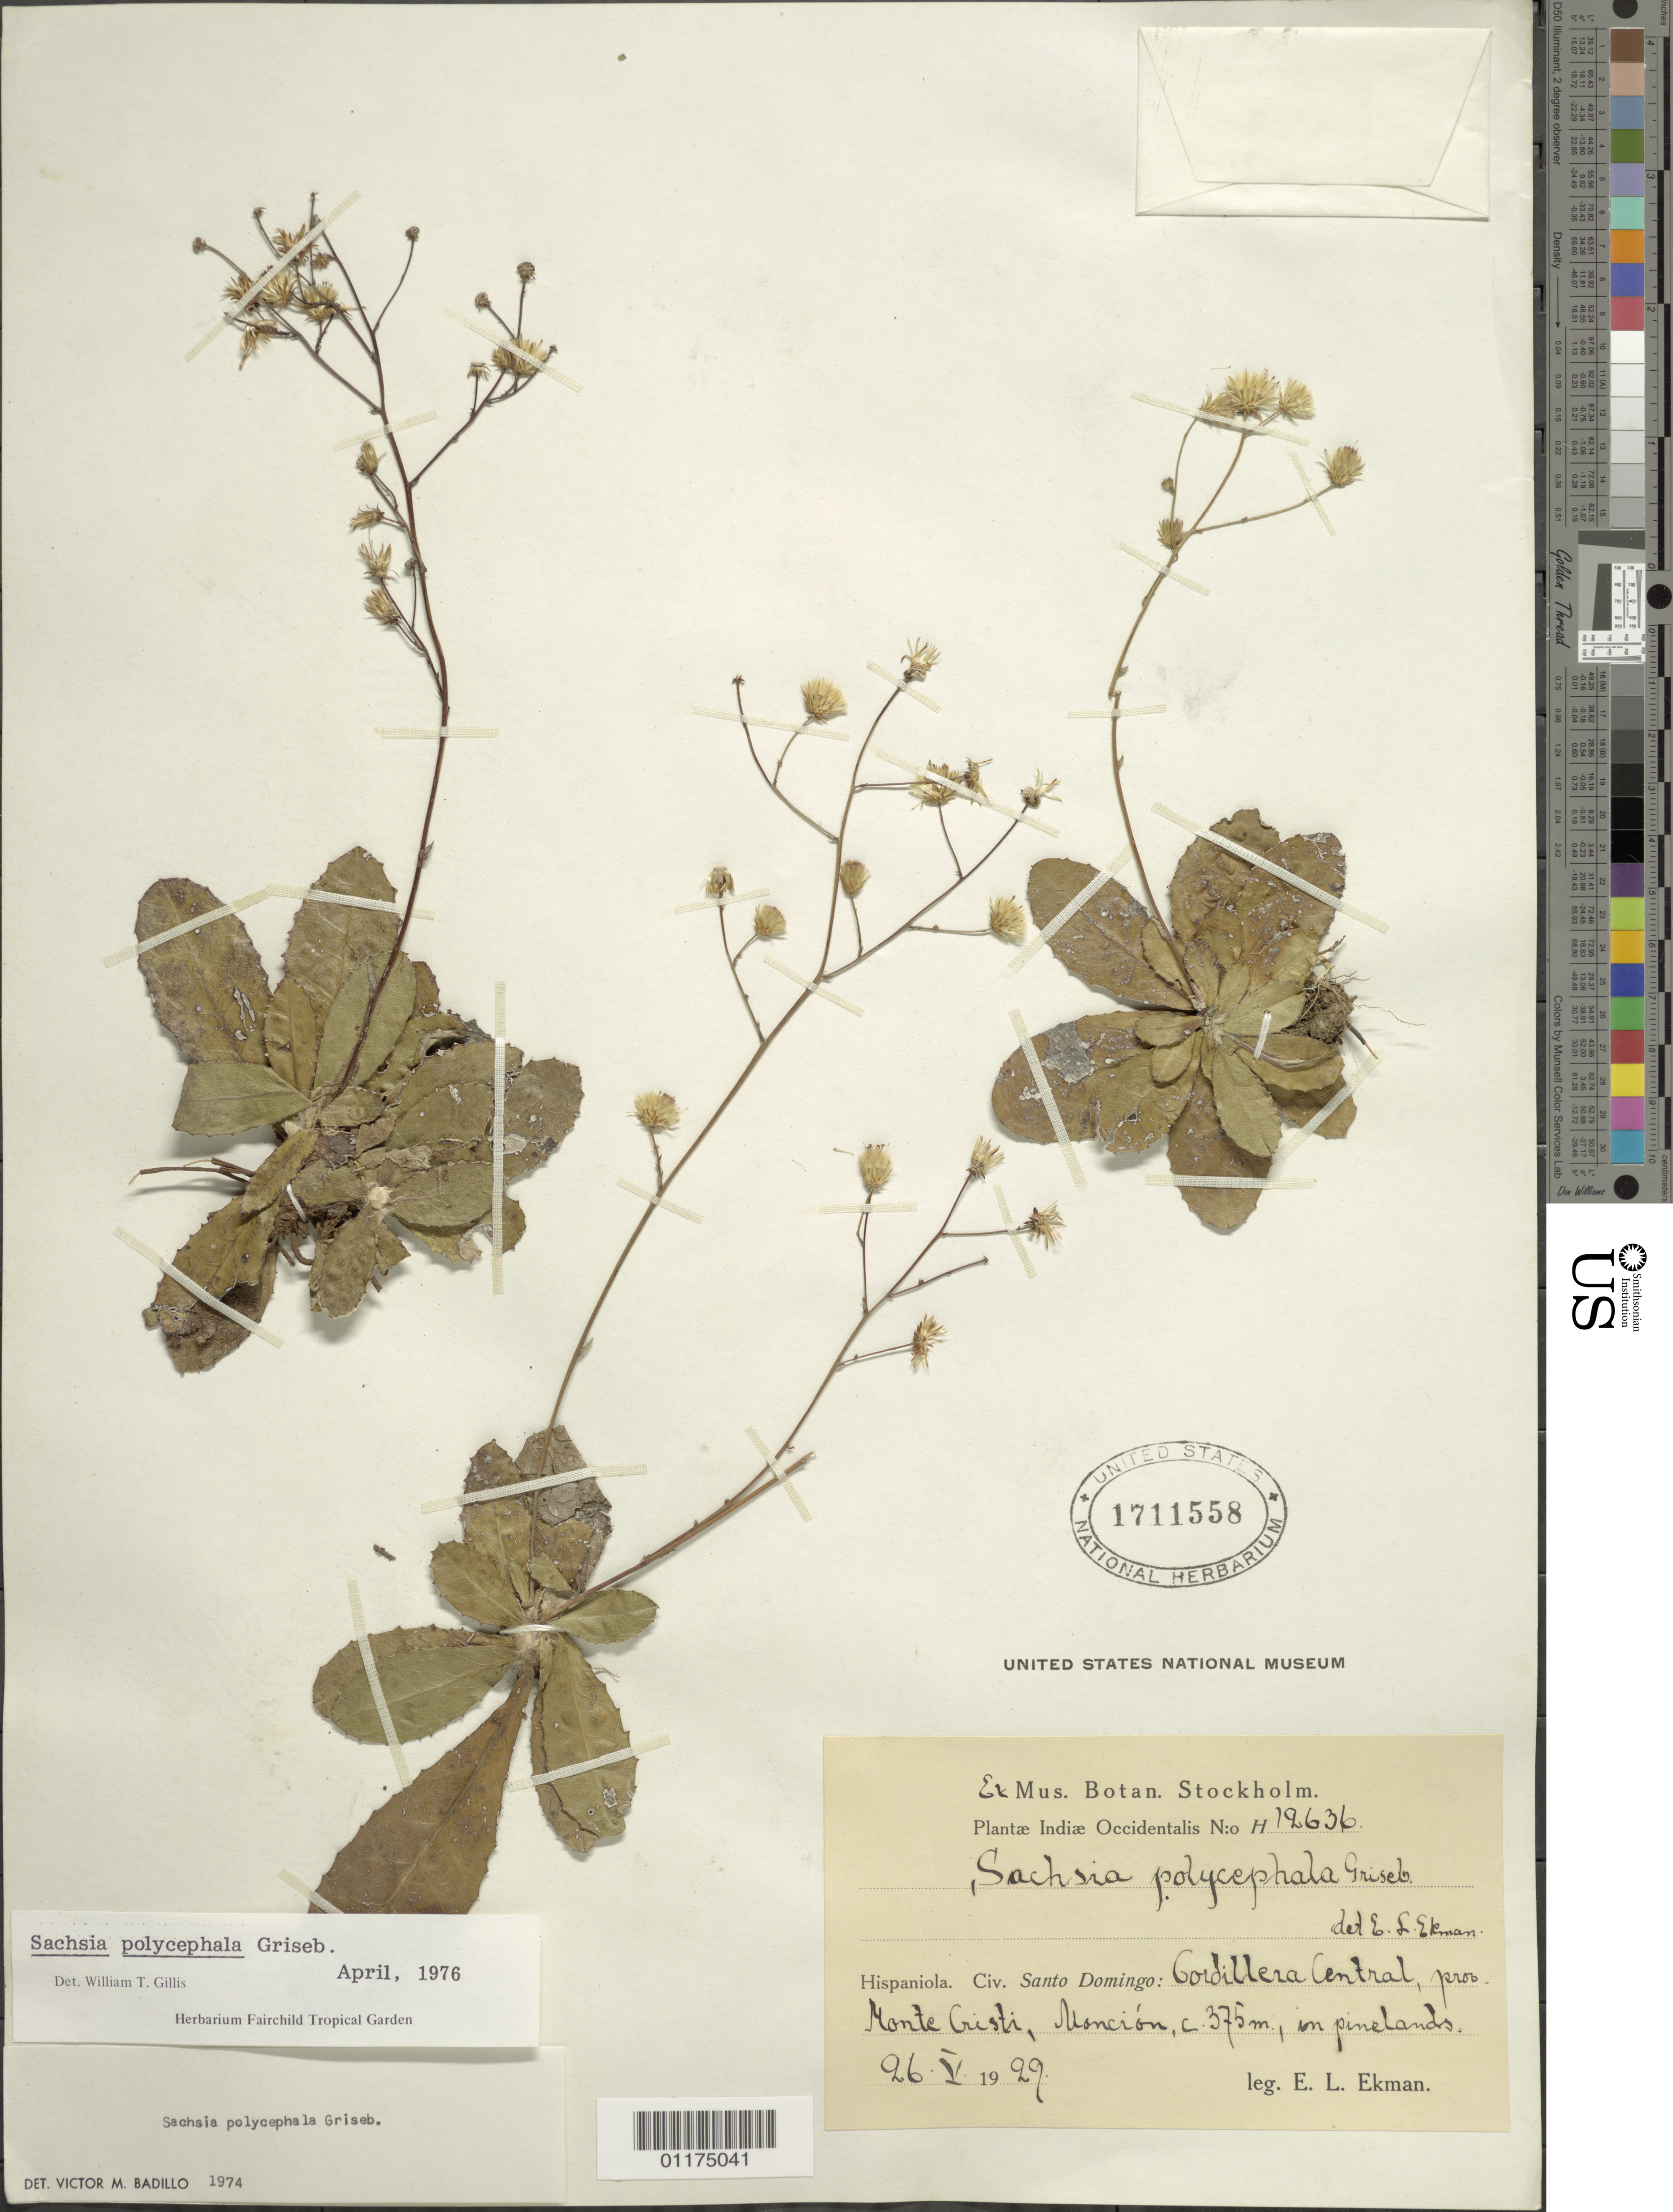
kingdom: Plantae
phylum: Tracheophyta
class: Magnoliopsida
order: Asterales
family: Asteraceae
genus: Sachsia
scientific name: Sachsia polycephala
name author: Griseb.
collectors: E. L. Ekman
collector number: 12636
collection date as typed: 26 May 1929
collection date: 1929-05-26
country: Dominican Republic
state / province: Santo Domingo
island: Hispaniola I.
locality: Cordillera Central, prov. Monte Cristi, Moncion,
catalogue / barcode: US 1711558